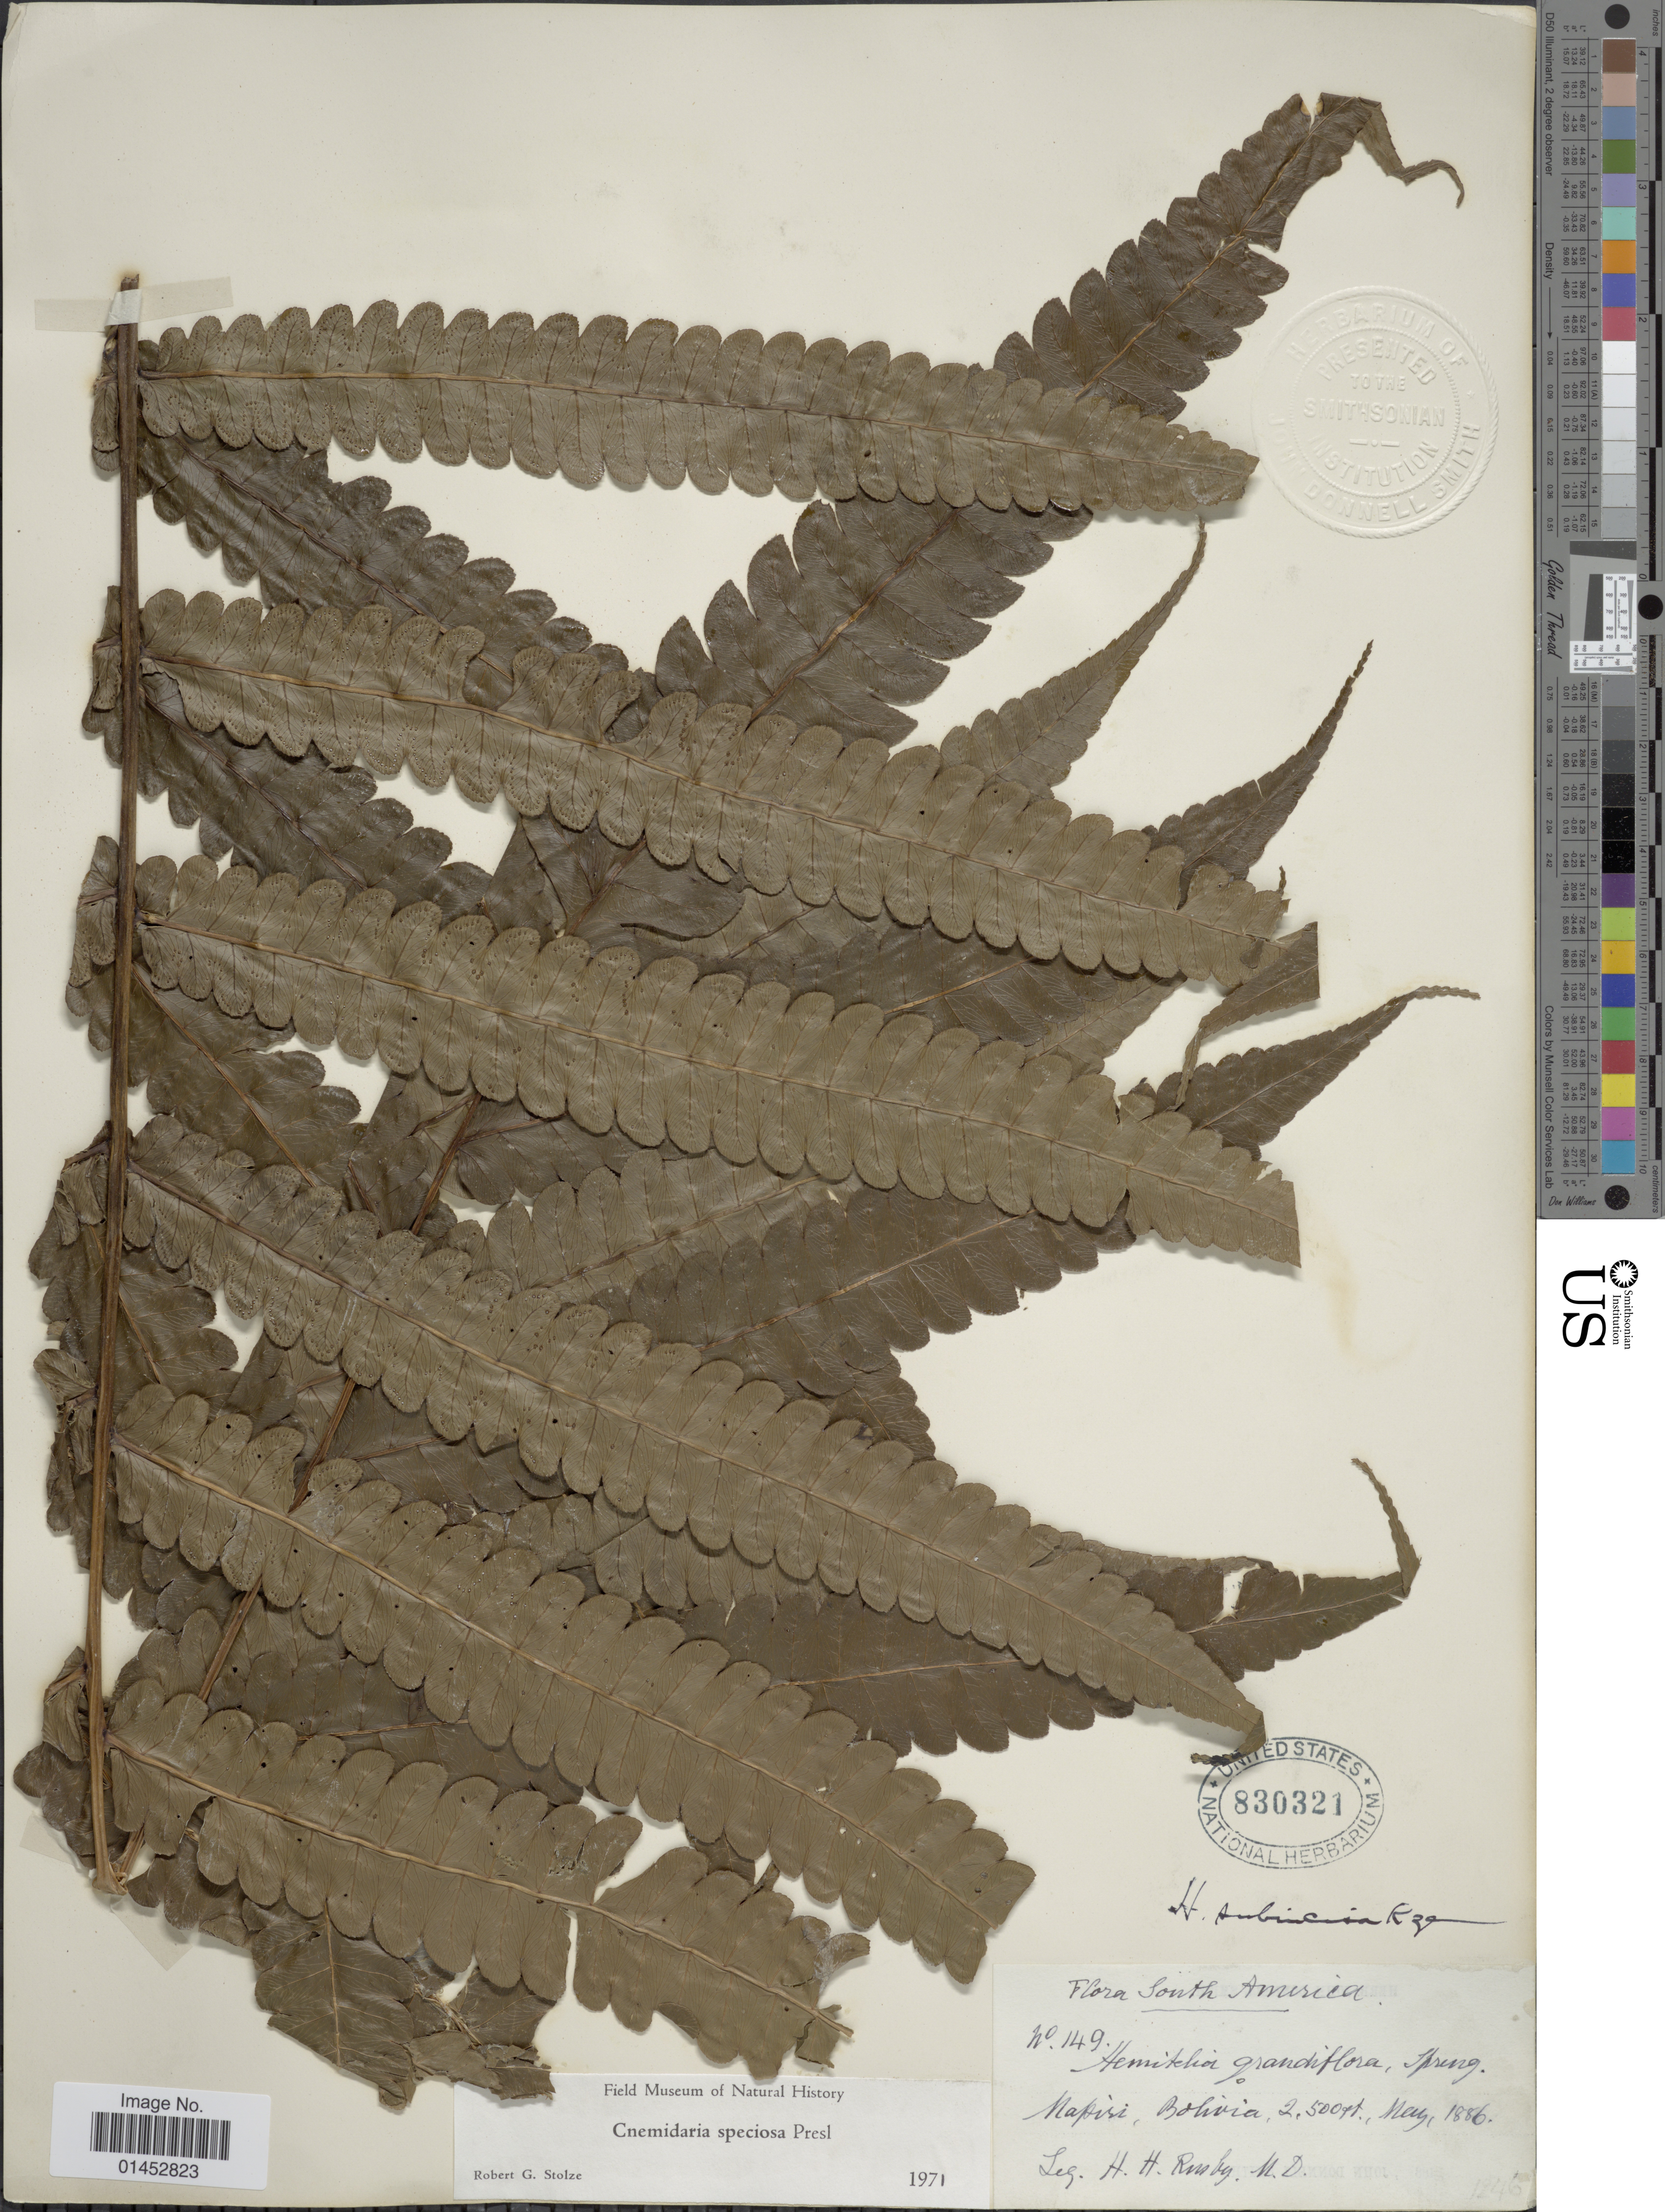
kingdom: Plantae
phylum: Tracheophyta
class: Polypodiopsida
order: Cyatheales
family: Cyatheaceae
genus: Cyathea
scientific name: Cyathea speciosa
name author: Humb. & Bonpl. ex Willd.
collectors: H. H. Rusby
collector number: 149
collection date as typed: May, 1886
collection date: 1886-05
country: Bolivia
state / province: La Páz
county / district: Larecaja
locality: Mapiri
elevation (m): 762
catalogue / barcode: US 830321